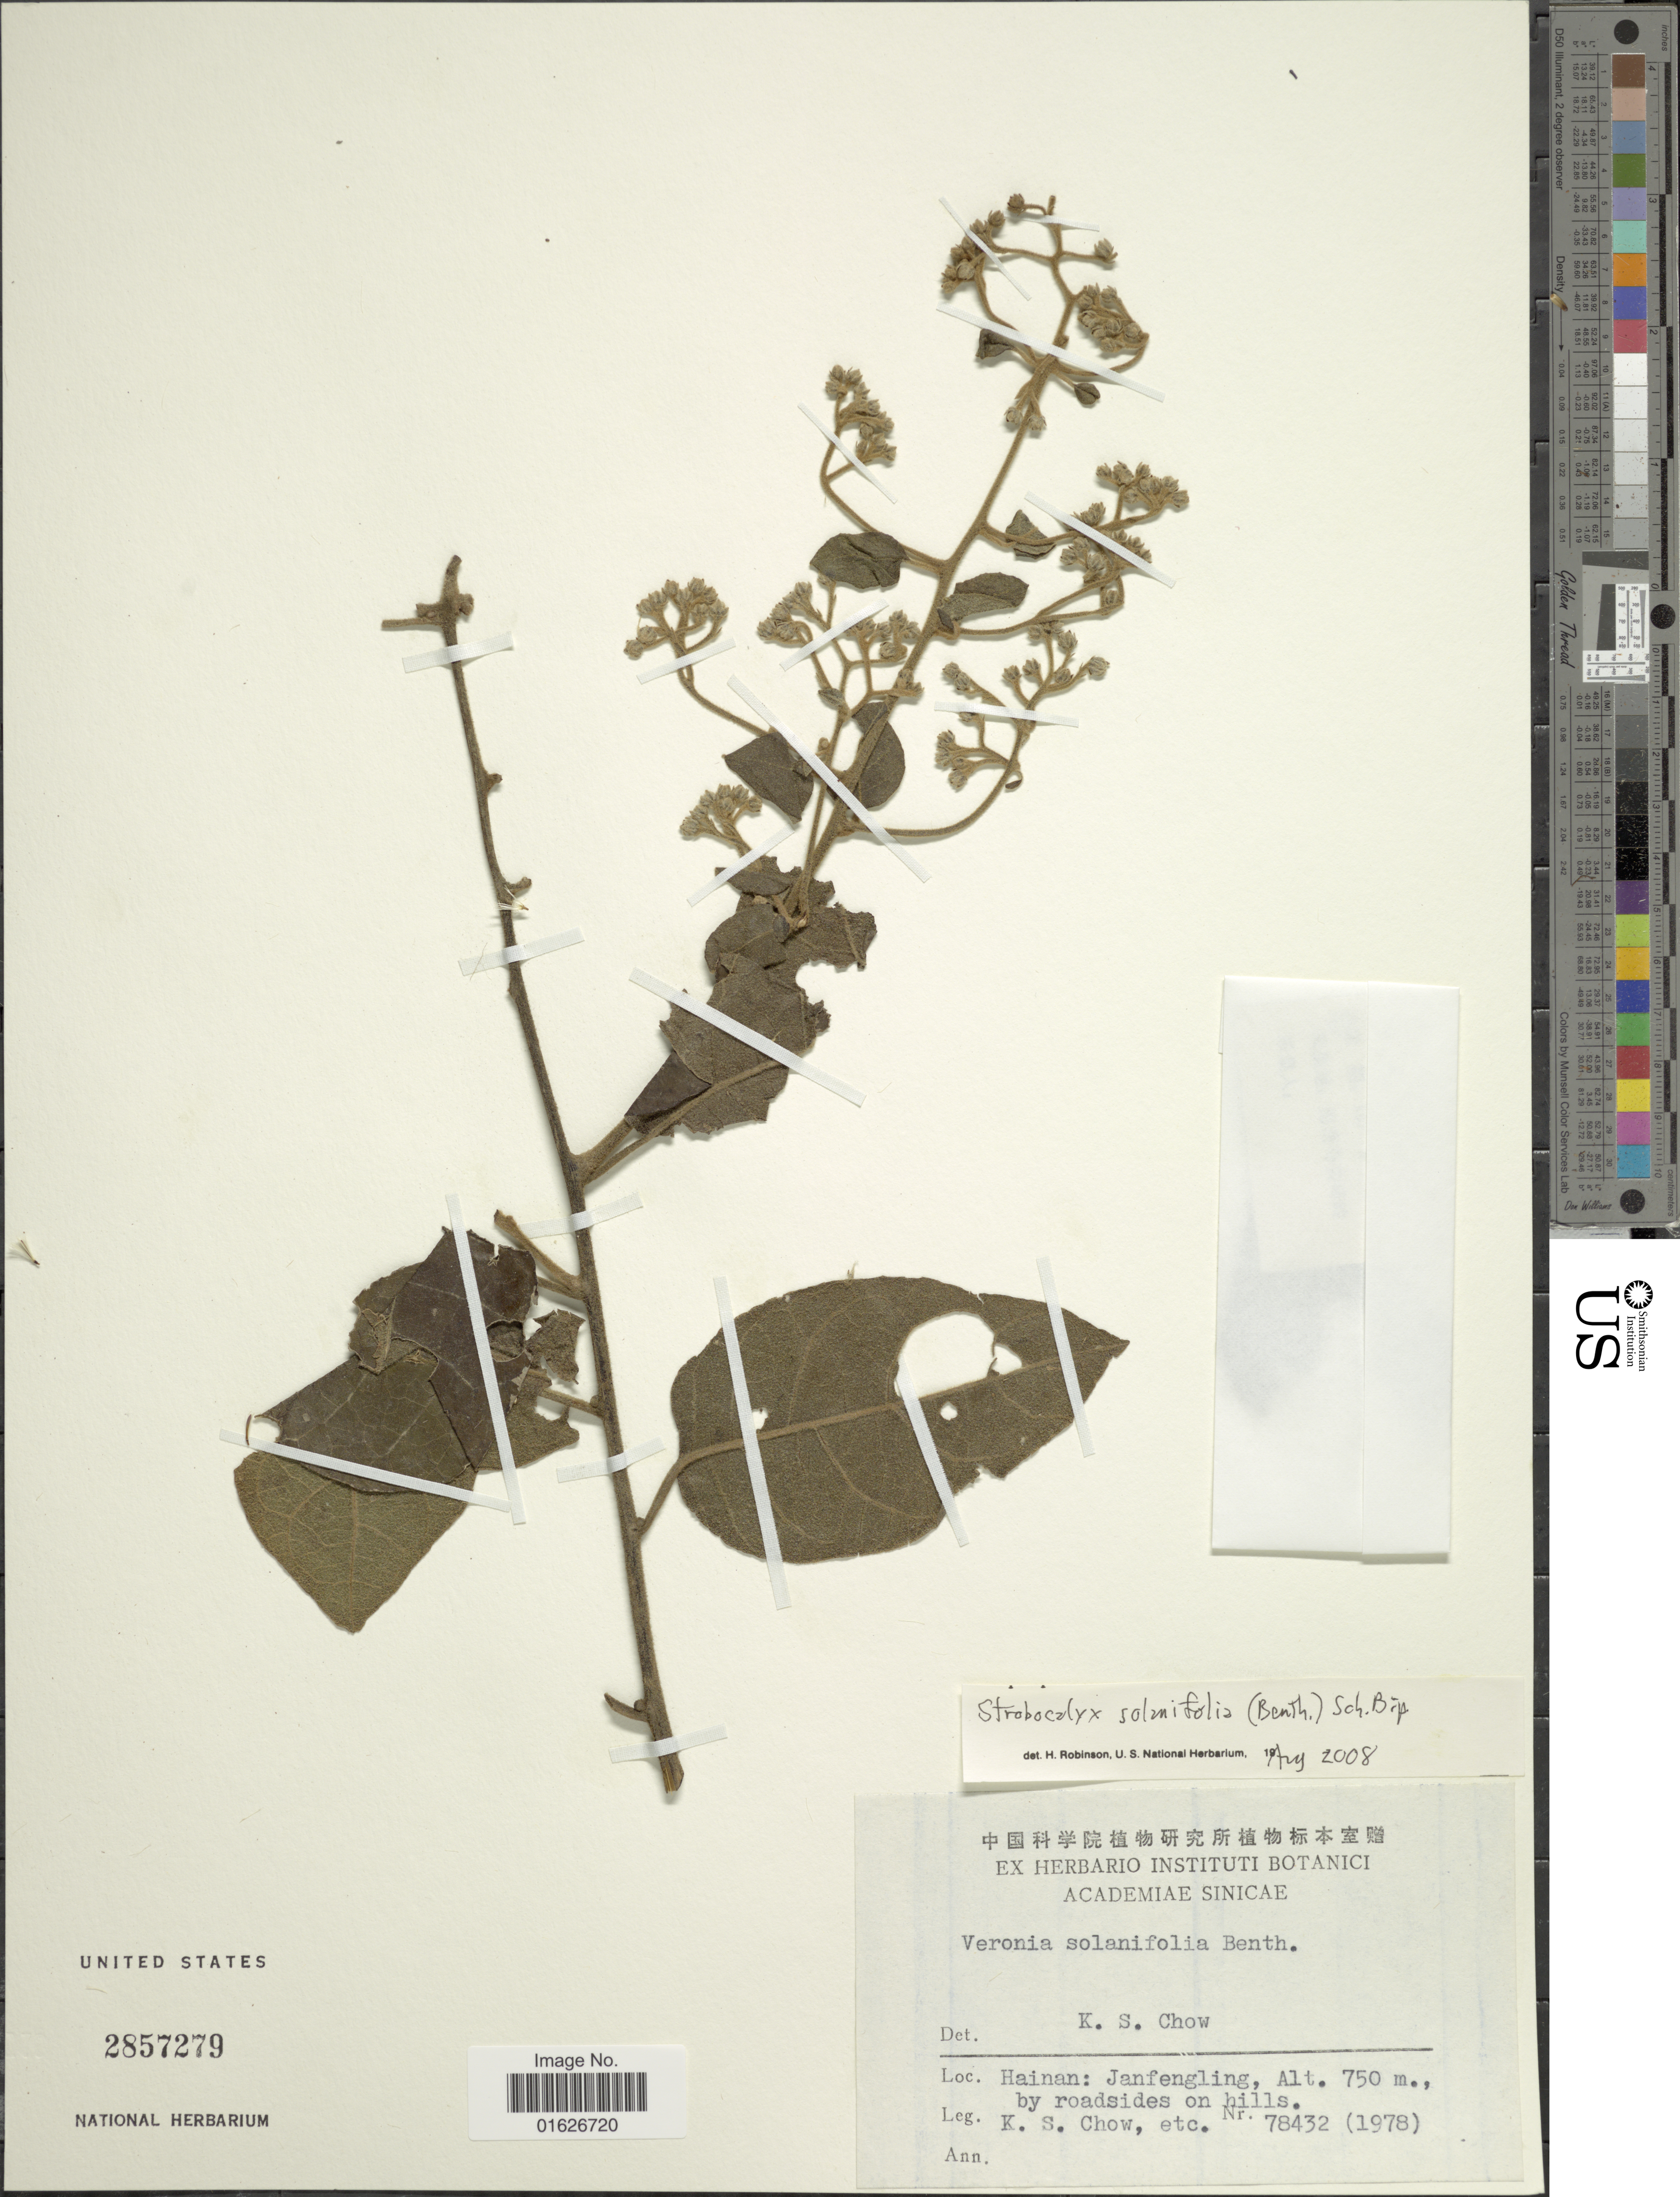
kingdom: Plantae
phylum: Tracheophyta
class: Magnoliopsida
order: Asterales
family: Asteraceae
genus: Strobocalyx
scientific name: Strobocalyx solanifolia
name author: (Benth.) Sch. Bip.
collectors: K. S. Chow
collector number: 78432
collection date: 1978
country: China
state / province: Hainan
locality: Janfengling, by roadsides on Hills.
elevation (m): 750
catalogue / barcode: US 2857279